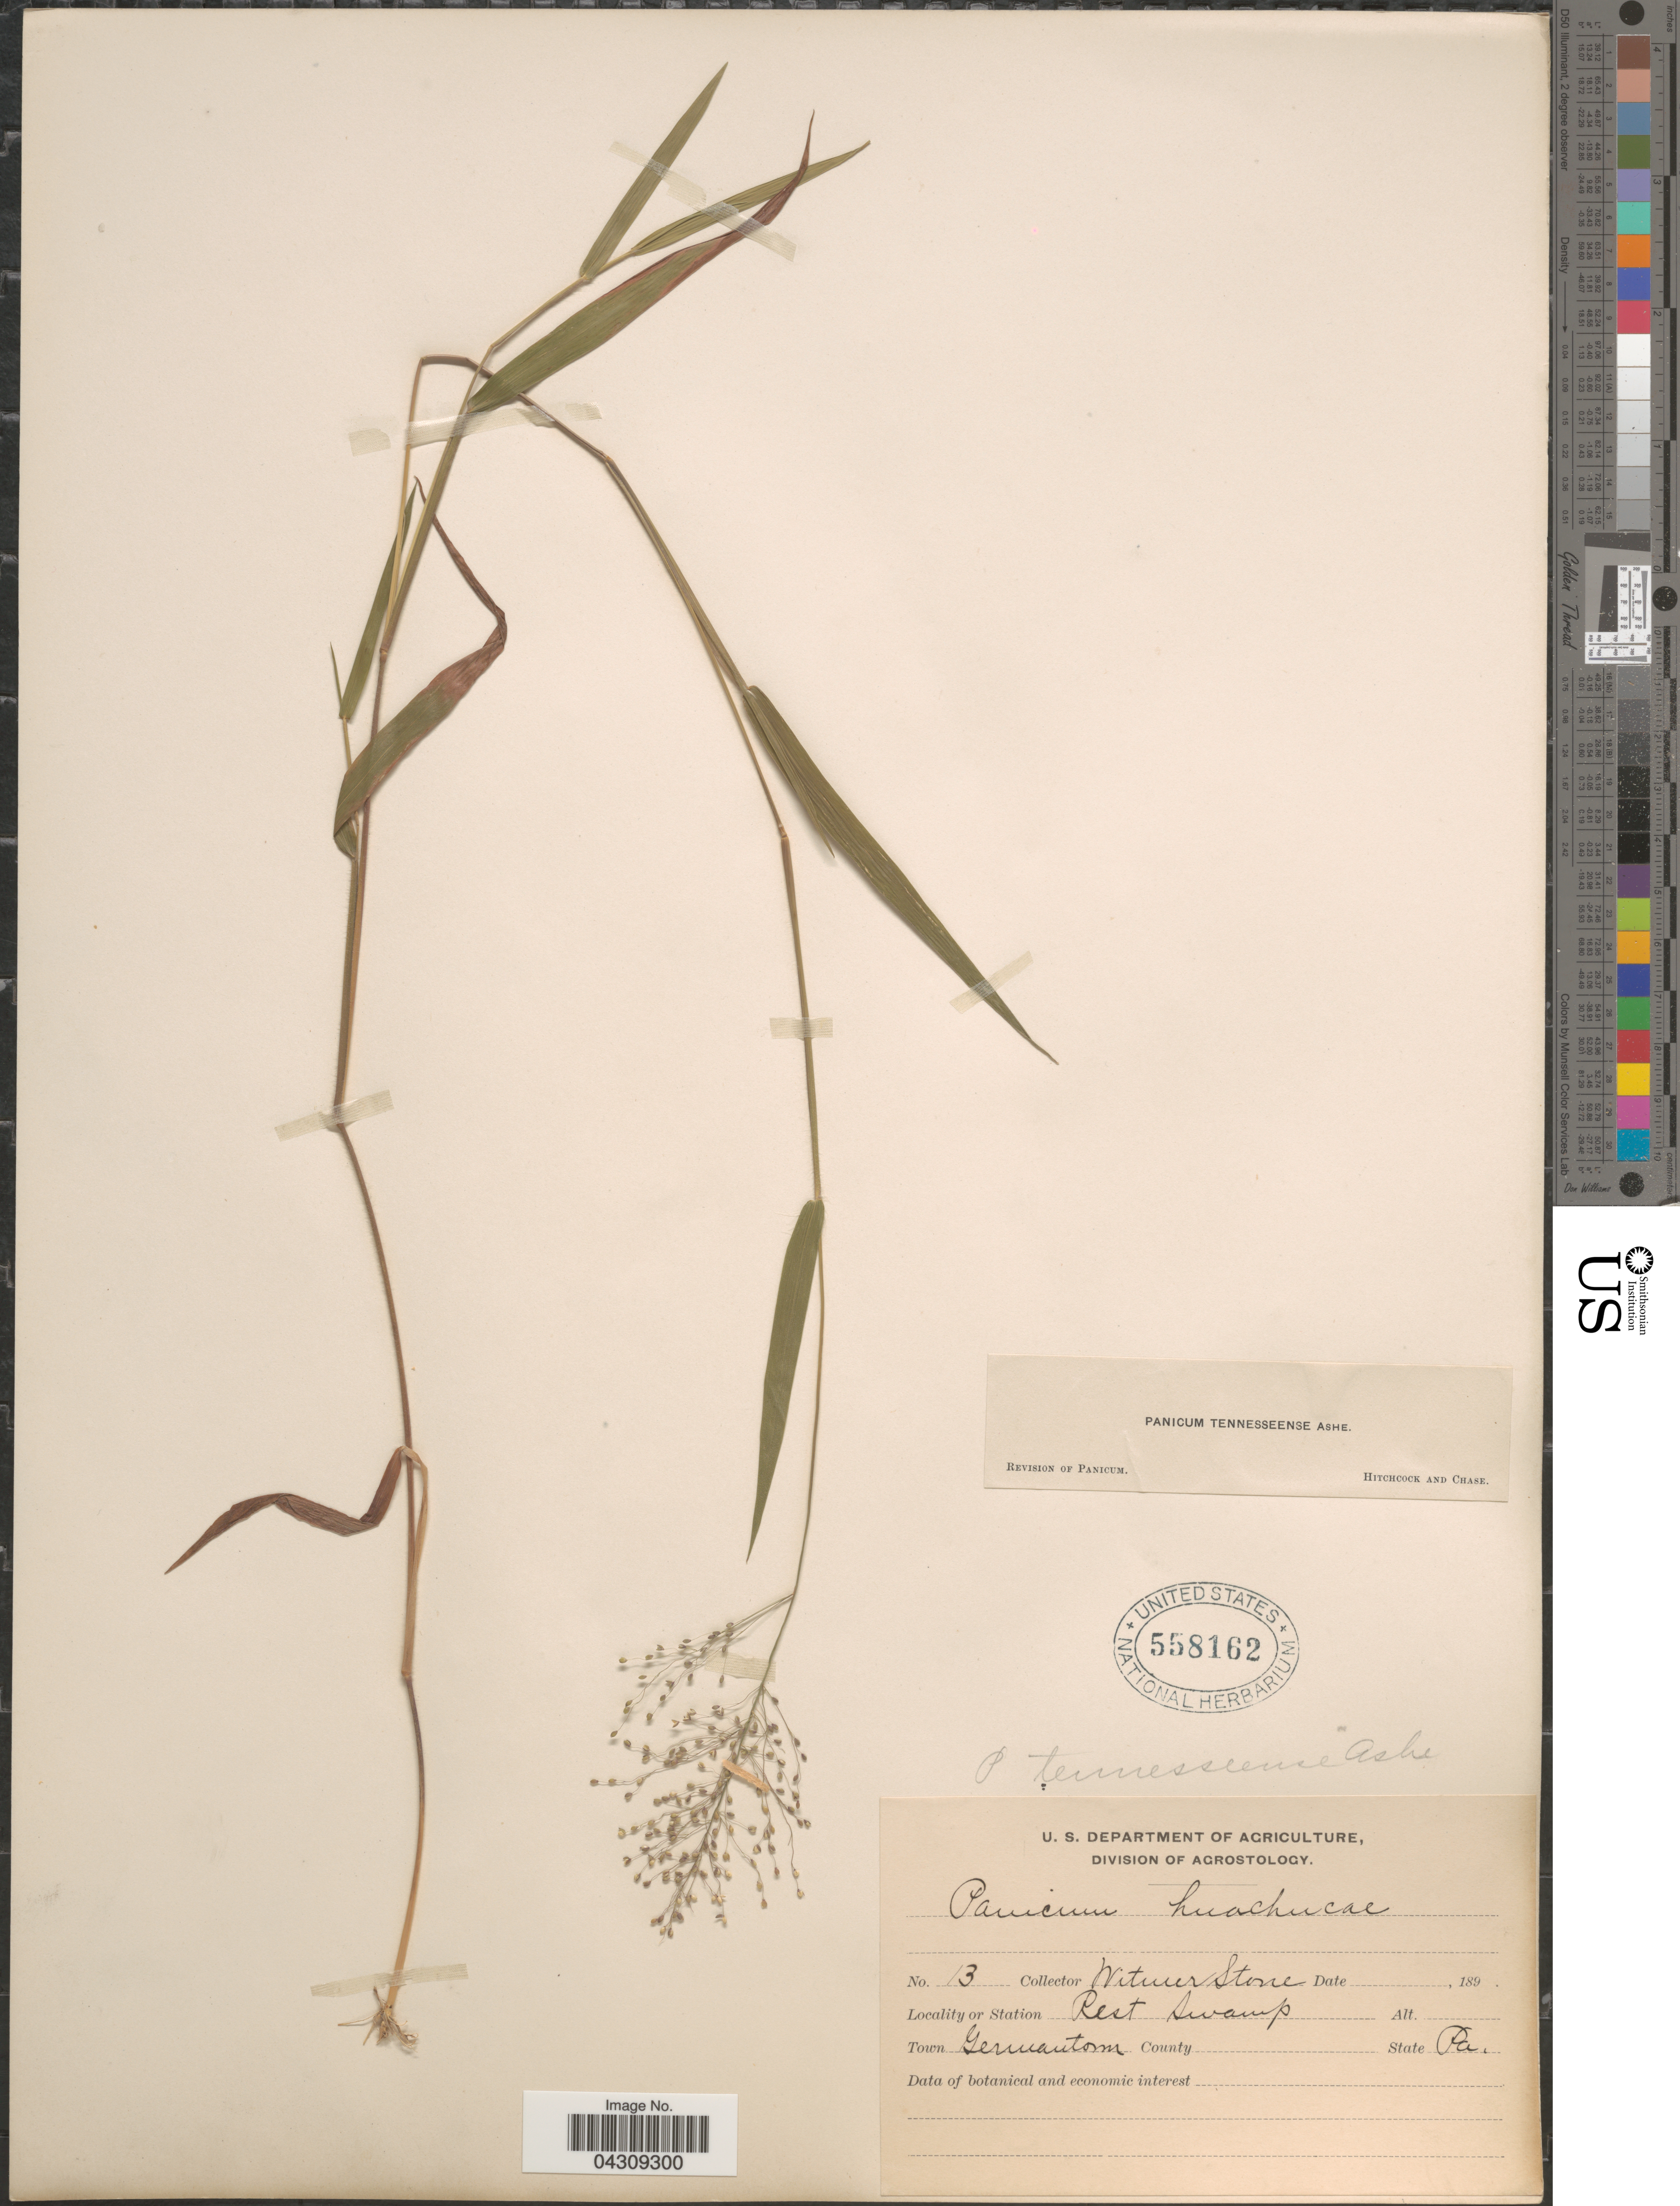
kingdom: Plantae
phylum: Tracheophyta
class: Liliopsida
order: Poales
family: Poaceae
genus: Dichanthelium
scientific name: Dichanthelium acuminatum var. acuminatum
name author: (Sw.) Gould & C.A. Clark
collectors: W. Stone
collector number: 13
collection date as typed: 189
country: United States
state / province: Pennsylvania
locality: Rest Swamp. Town Germantown.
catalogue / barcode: US 558162